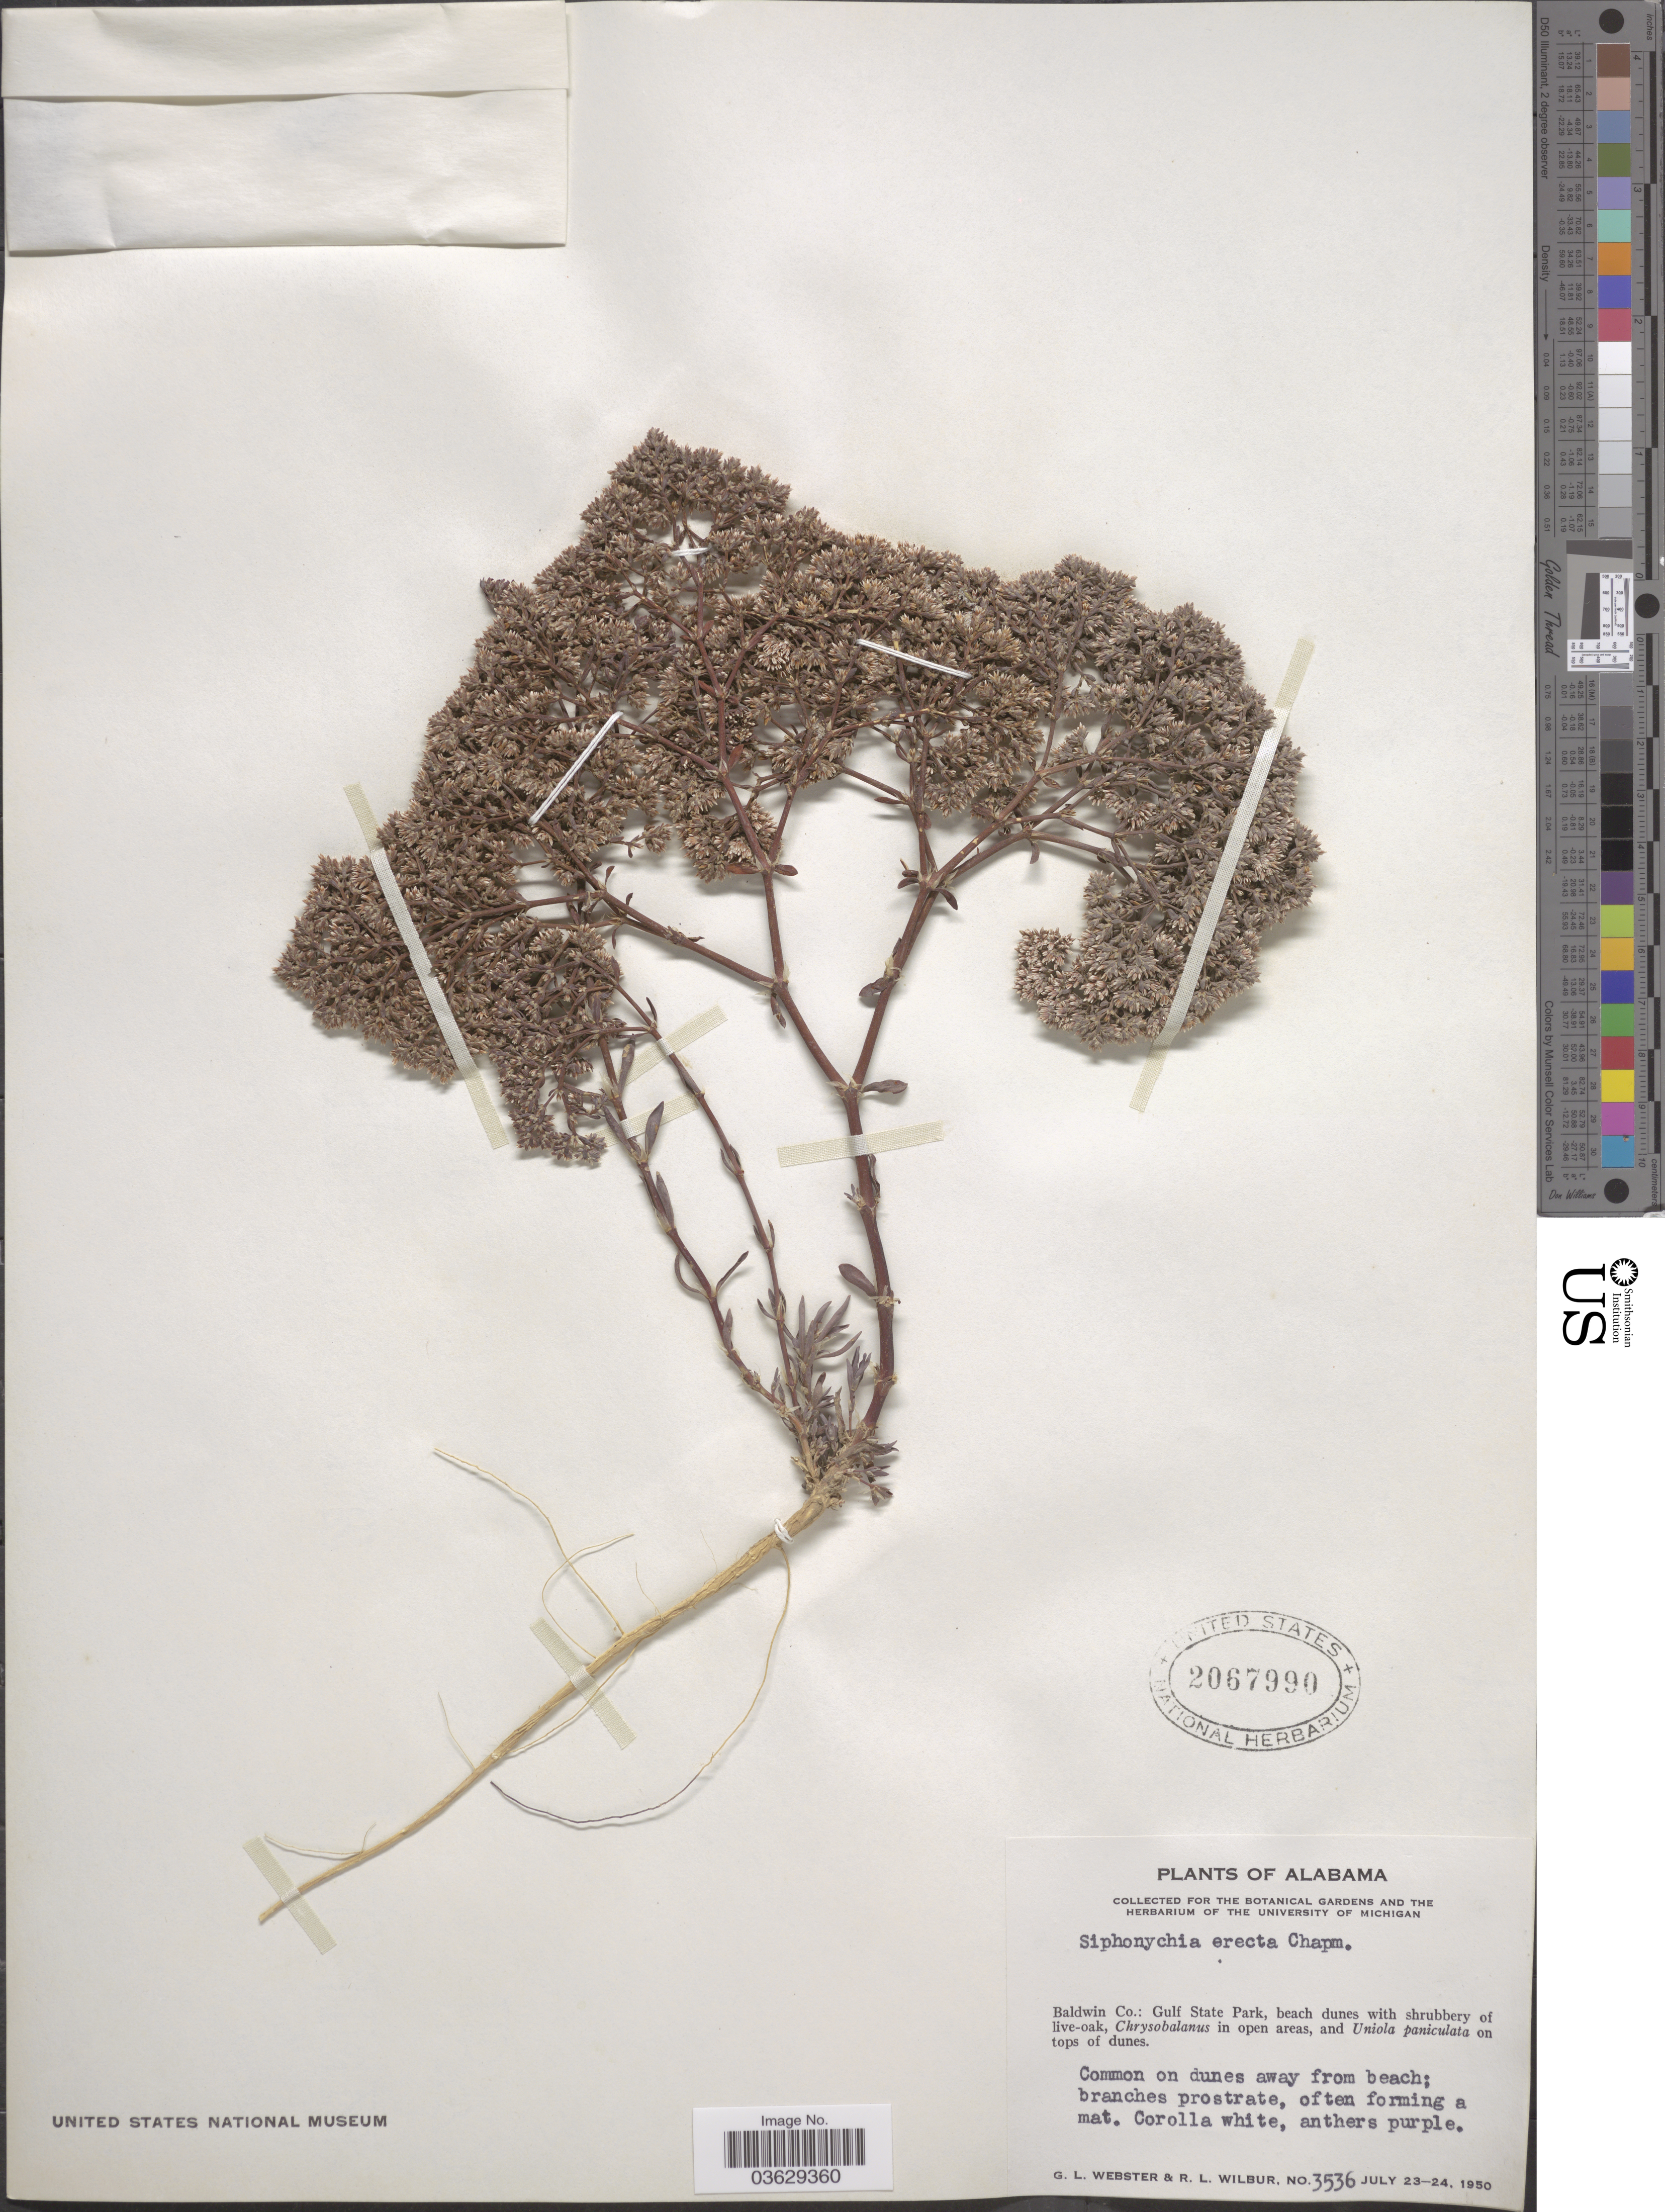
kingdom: Plantae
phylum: Tracheophyta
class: Magnoliopsida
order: Caryophyllales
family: Caryophyllaceae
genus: Paronychia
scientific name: Paronychia erecta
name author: (Chapm.) Shinners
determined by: Strong, Mark T., (BOT), Smithsonian Institution - National Museum of Natural History (UNITED STATES)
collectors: G. L. Webster & R. L. Wilbur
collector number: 3536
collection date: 1950-07-23/1950-07-24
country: United States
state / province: Alabama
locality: Baldwin Co.: Gulf State Park.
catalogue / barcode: US 2067990